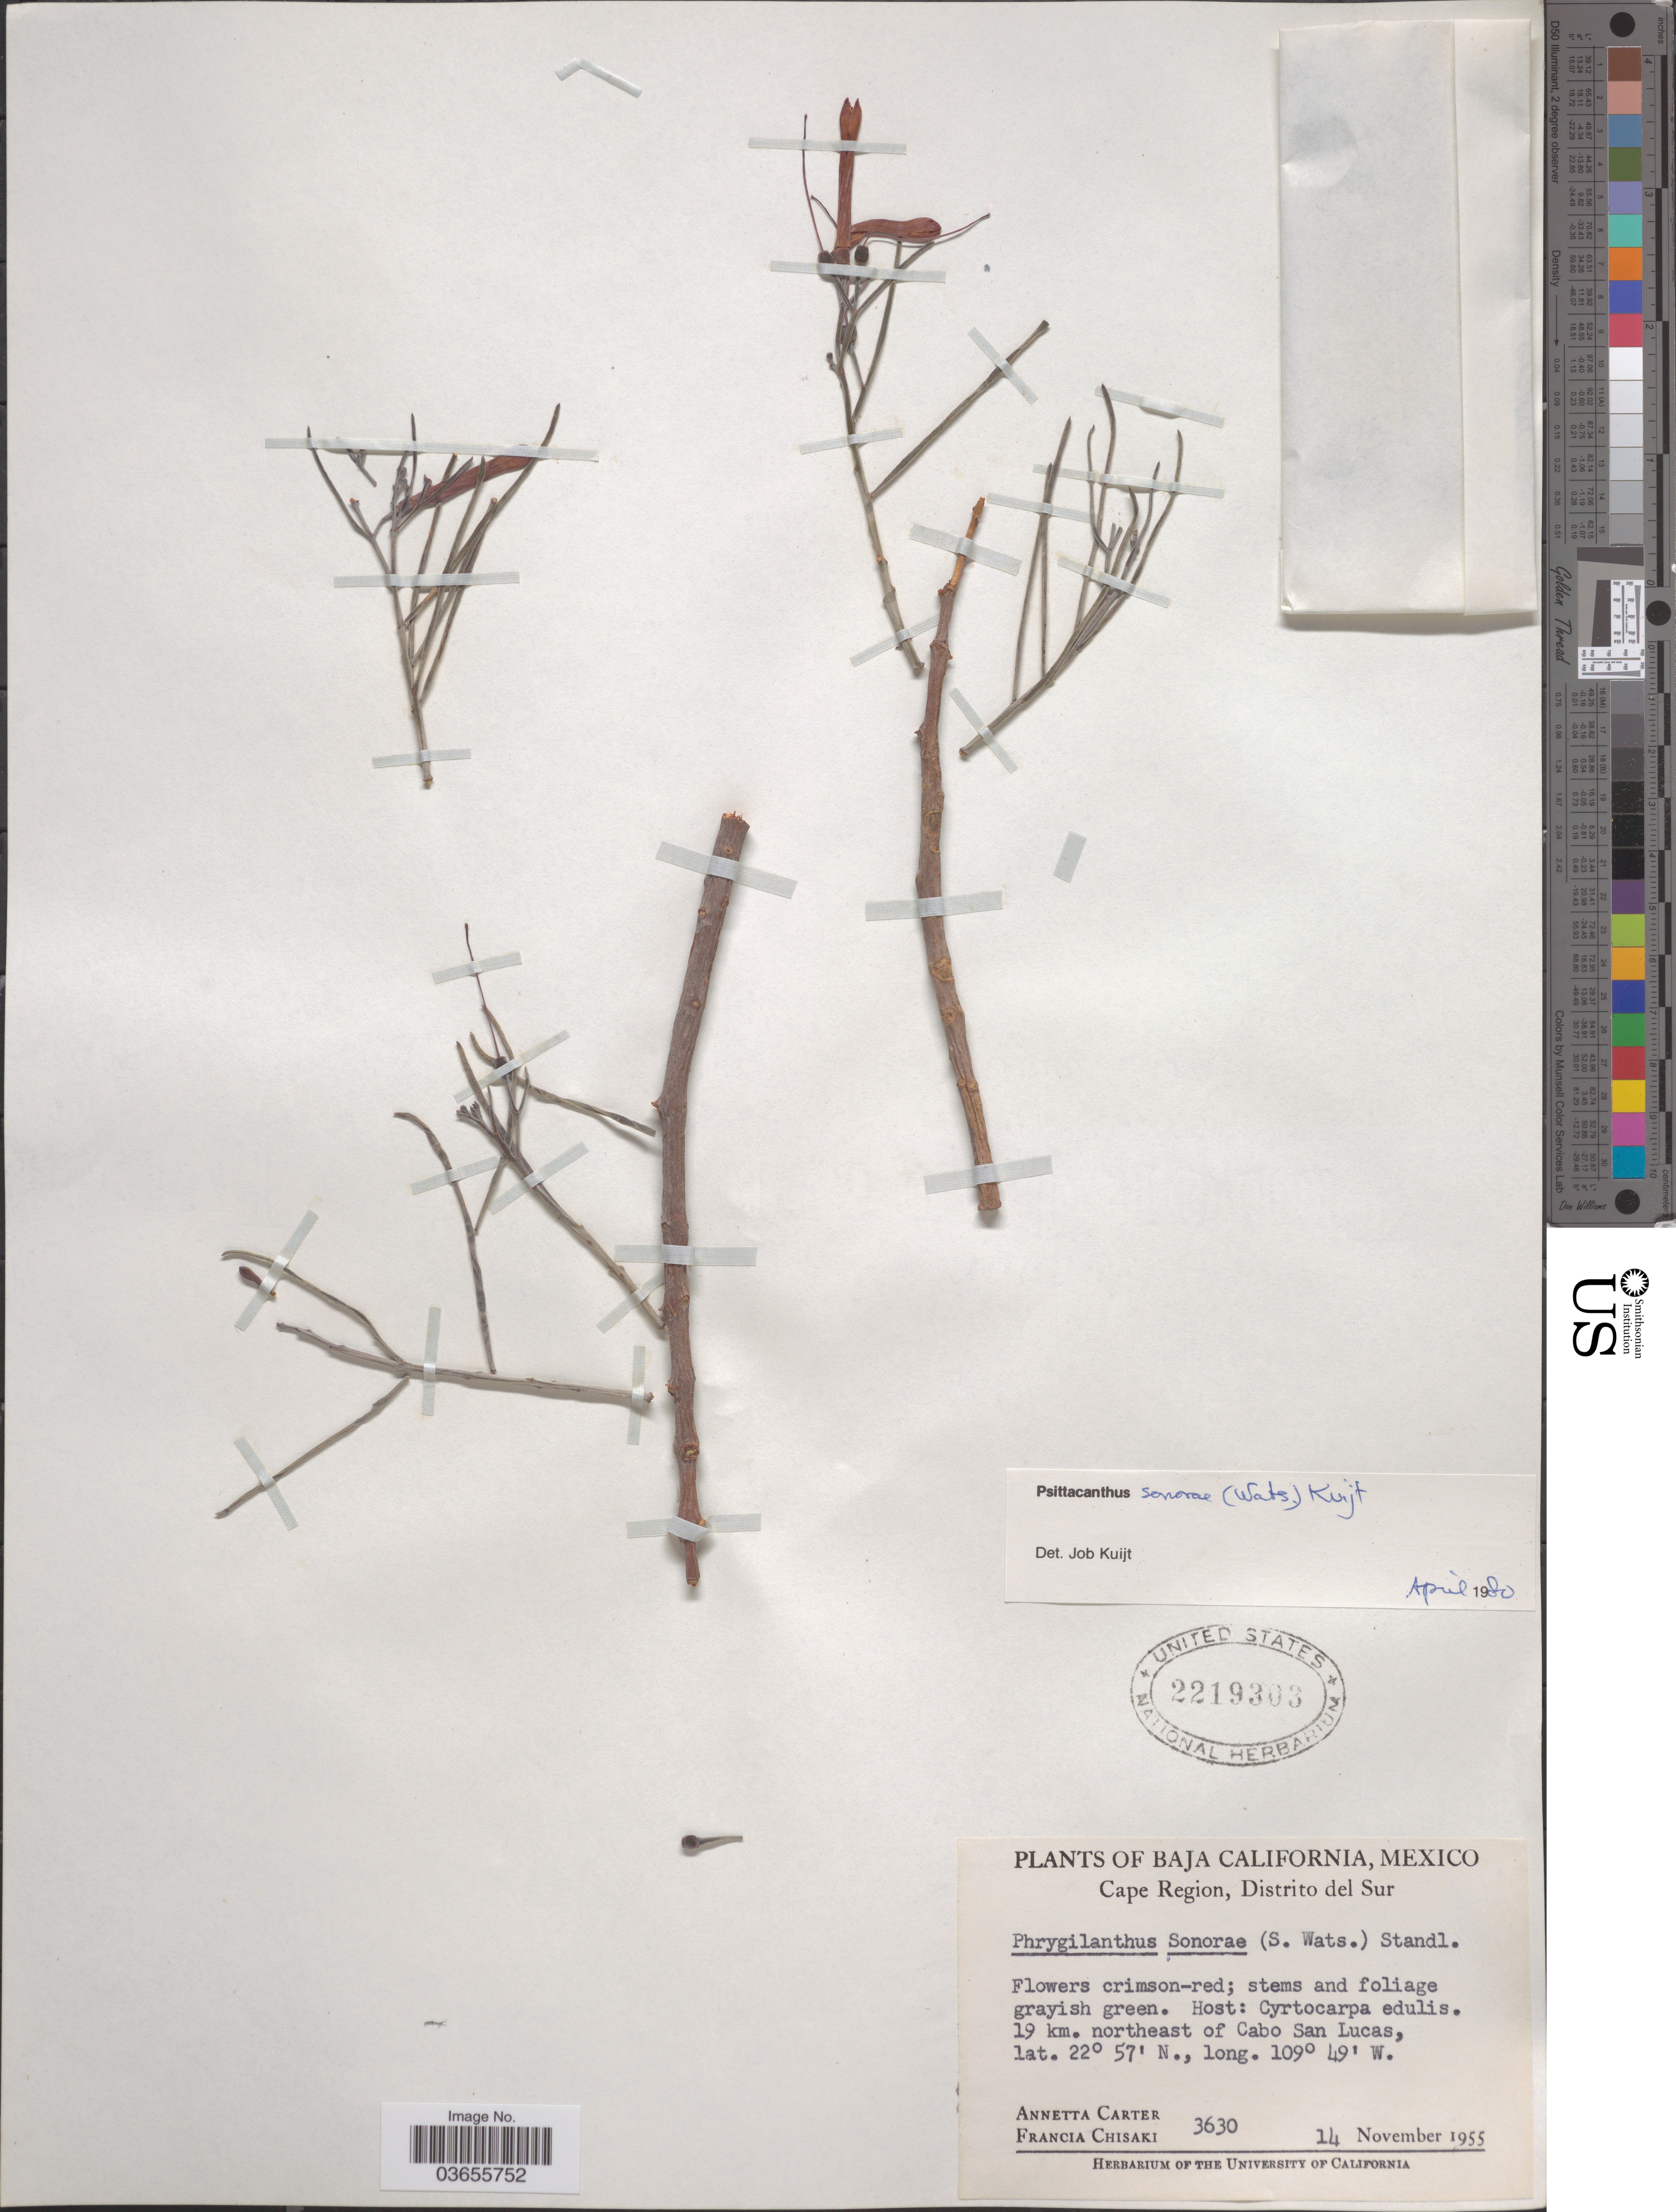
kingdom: Plantae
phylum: Tracheophyta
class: Magnoliopsida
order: Santalales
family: Loranthaceae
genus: Psittacanthus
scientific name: Psittacanthus sonorae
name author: (S. Watson) Kuijt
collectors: A. Carter & F. Chisaki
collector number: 3630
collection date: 1955-11-14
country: Mexico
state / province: Baja California Sur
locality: Cape Region, Distrito del Sur. 19 km. northeast of Cabo San Lucas.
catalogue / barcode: US 2219303